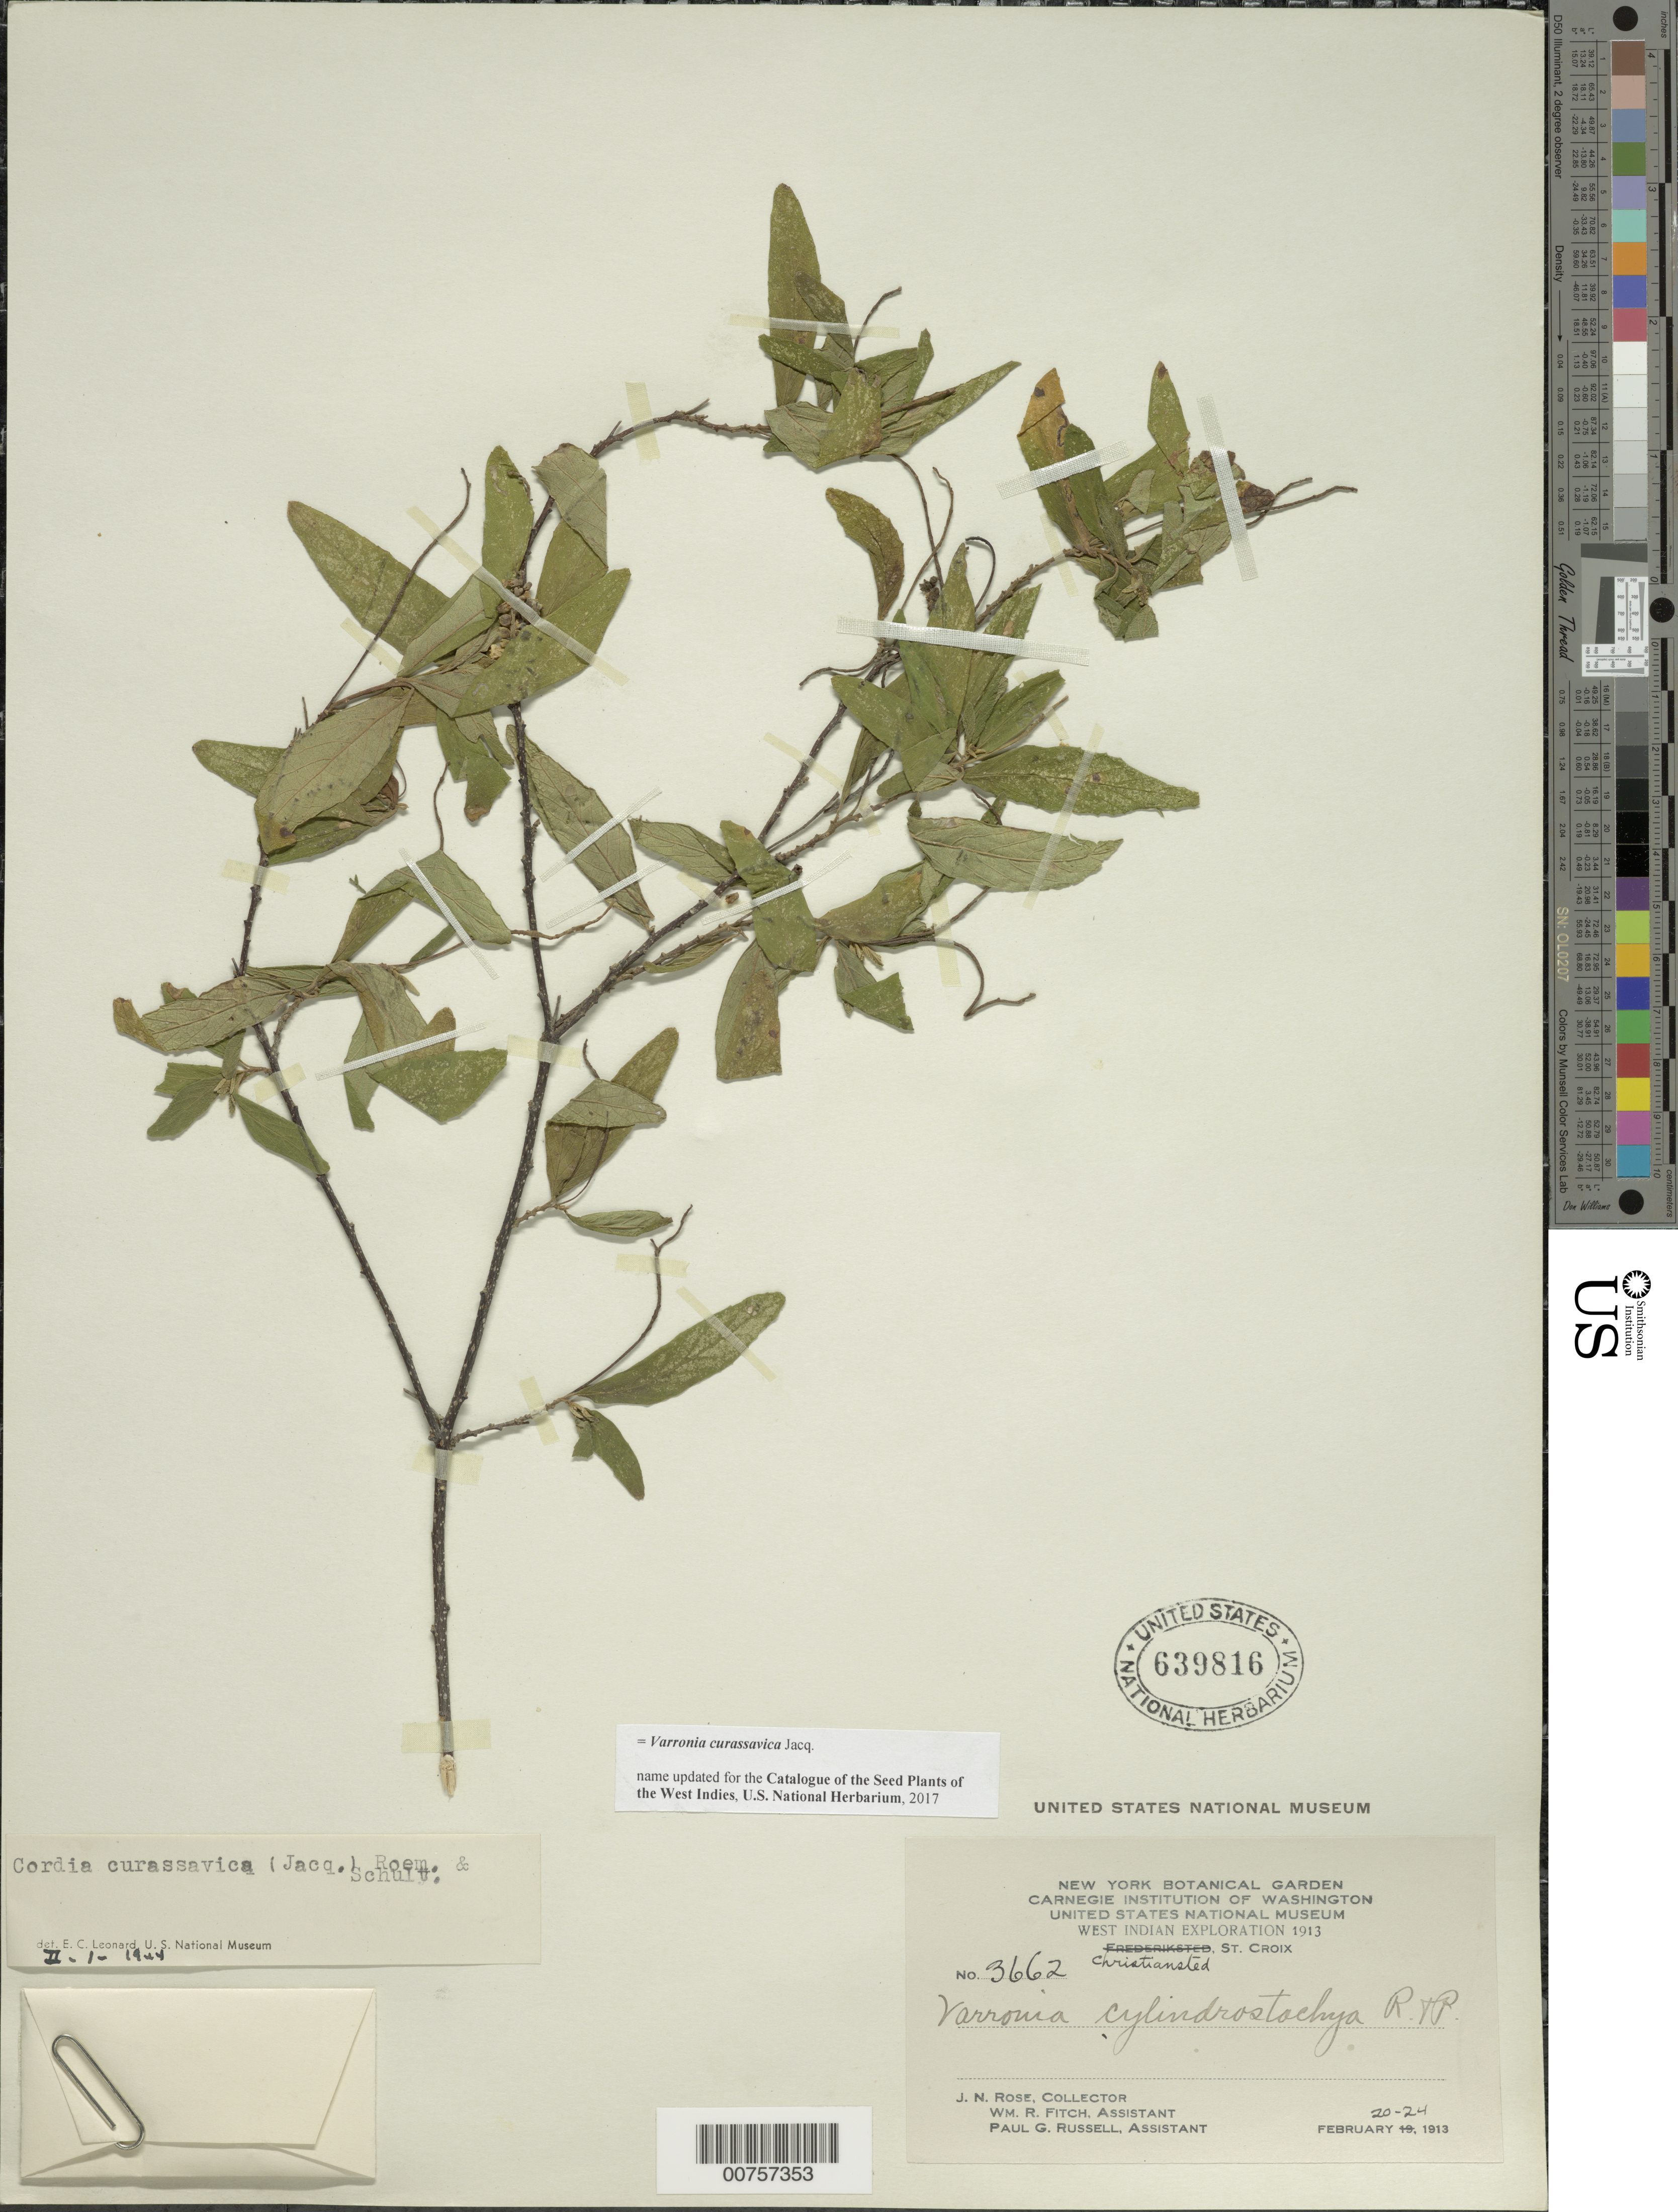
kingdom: Plantae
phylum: Tracheophyta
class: Magnoliopsida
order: Boraginales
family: Cordiaceae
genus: Varronia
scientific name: Varronia curassavica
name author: Jacq.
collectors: J. N. Rose, W. R. Fitch & P. G. Russell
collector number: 3662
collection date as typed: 20 Feb 1913 to 24 Feb 1913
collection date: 1913-02-20/1913-02-24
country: U.S. Virgin Islands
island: St. Croix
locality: Christiansted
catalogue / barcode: US 639816